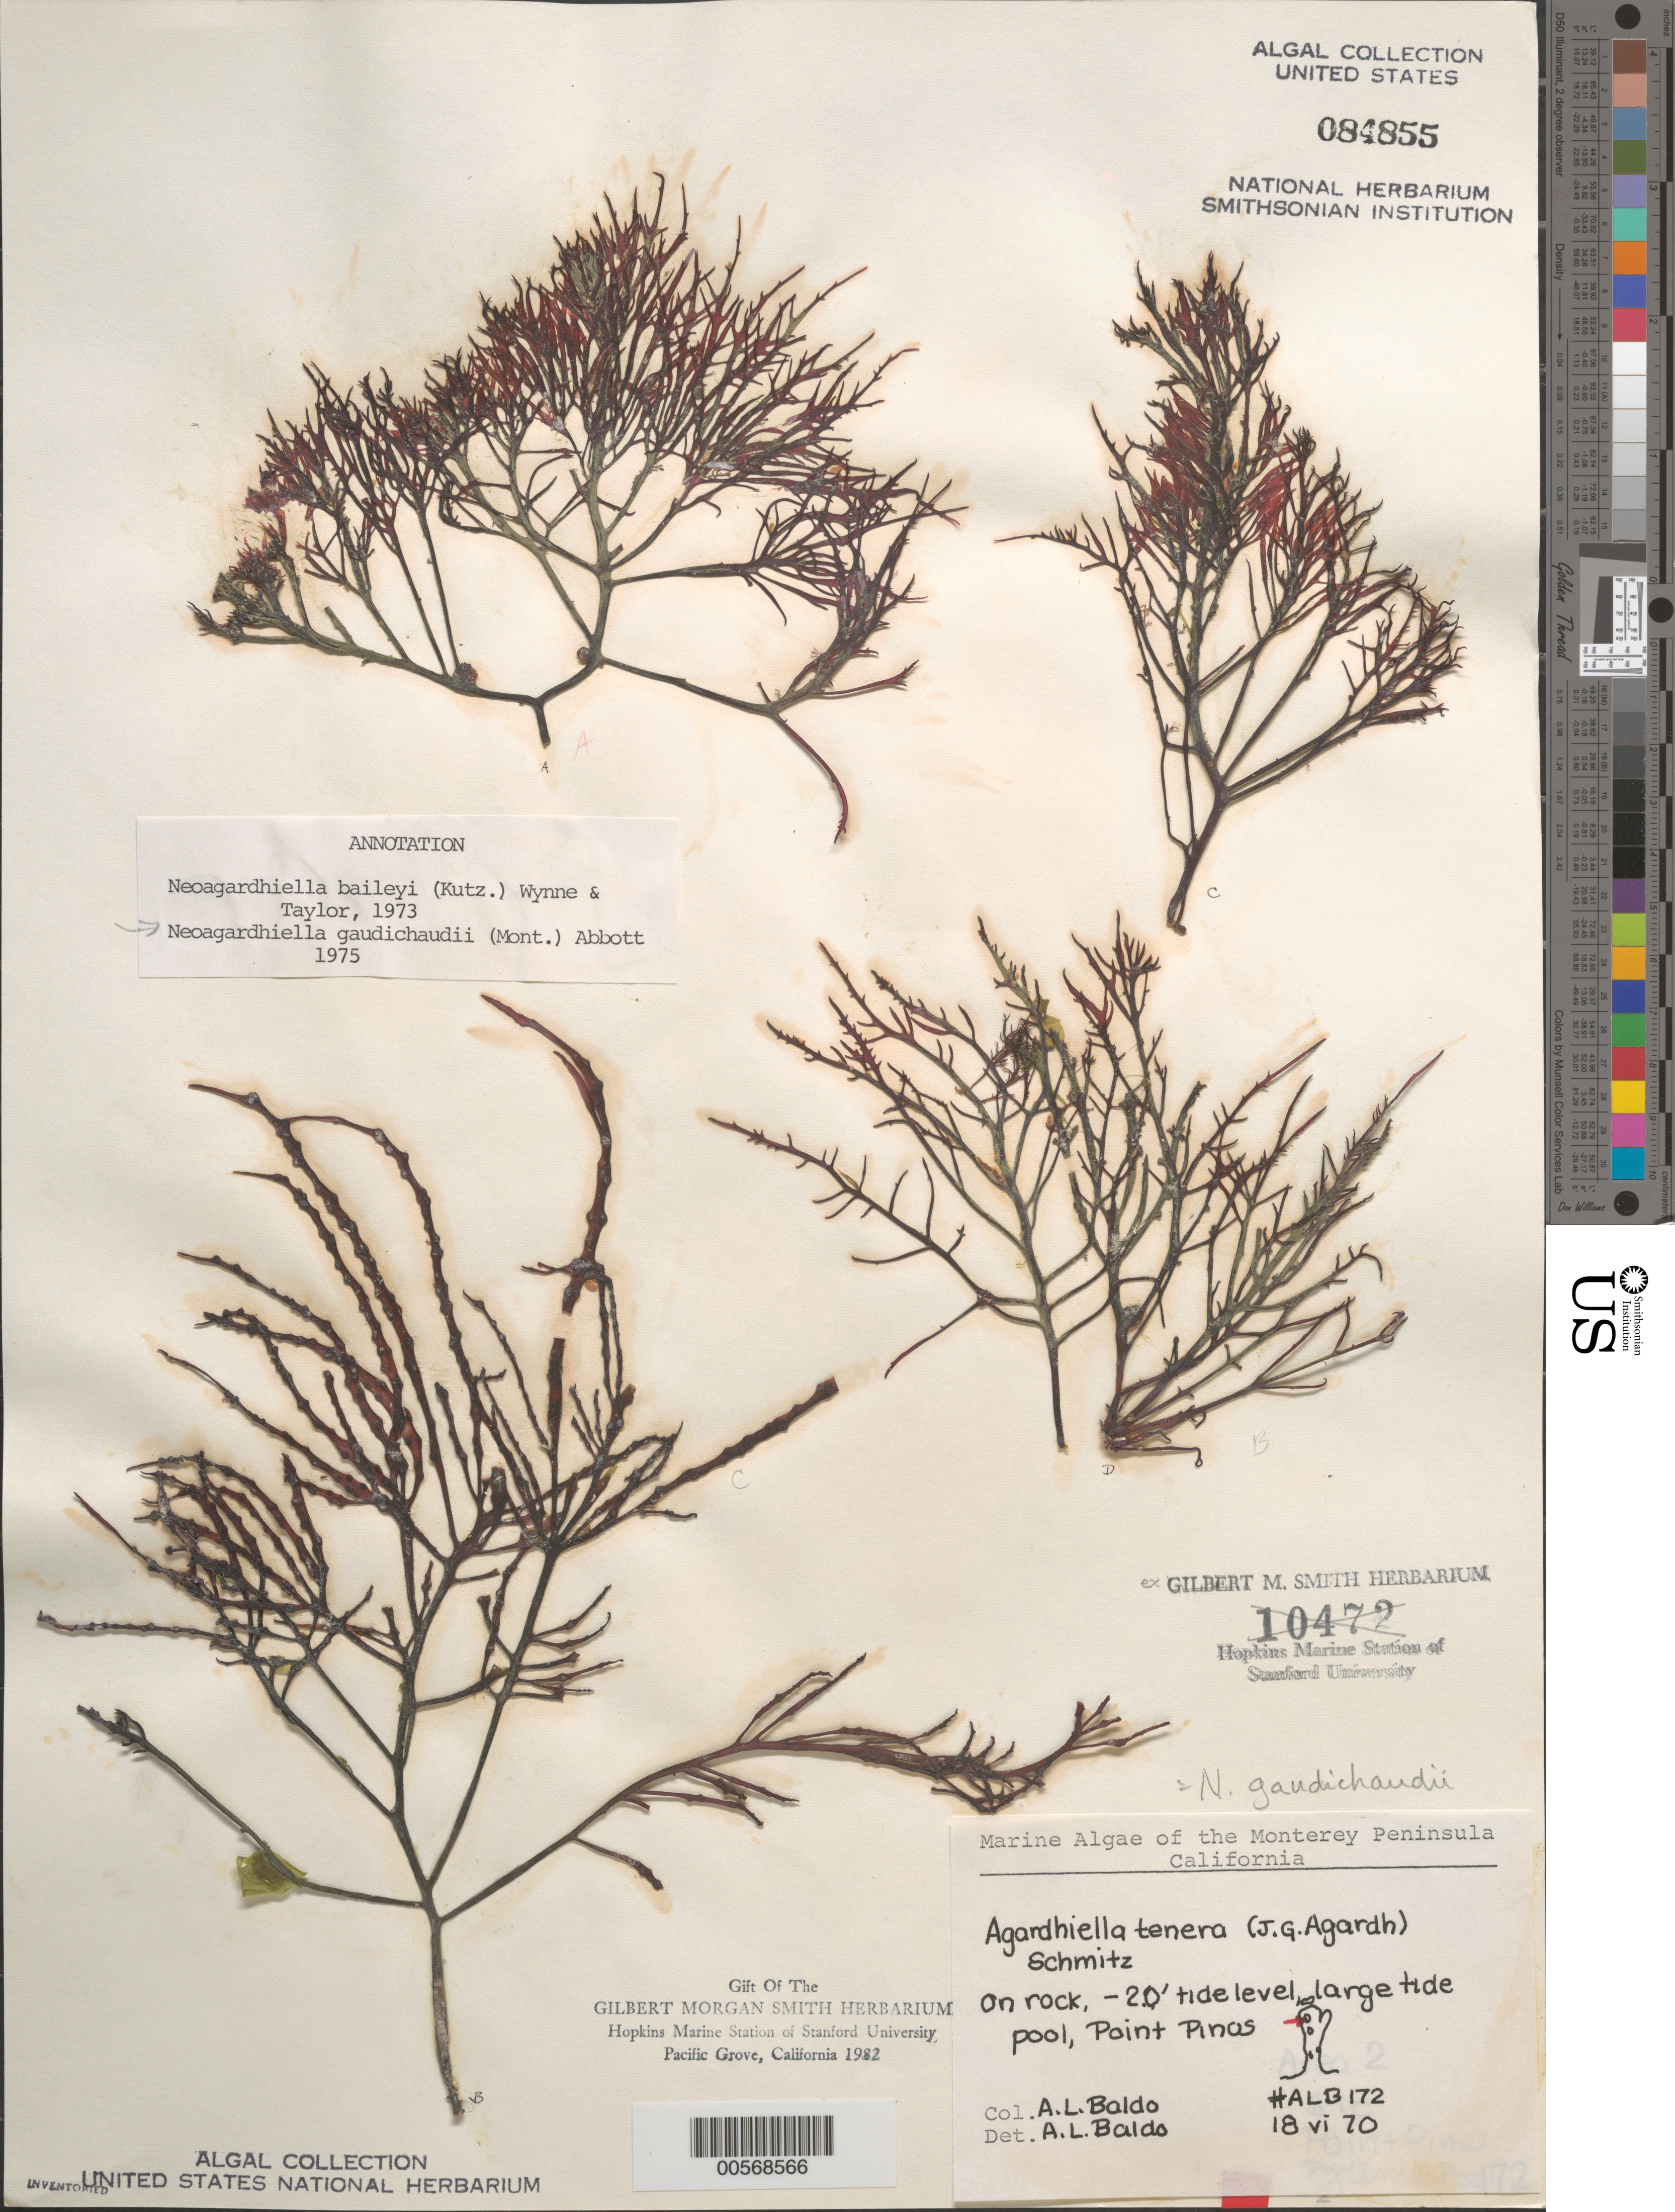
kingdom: Plantae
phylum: Rhodophyta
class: Florideophyceae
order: Gigartinales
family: Solieriaceae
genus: Sarcodiotheca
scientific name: Sarcodiotheca gaudichaudii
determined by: Algae name updating Project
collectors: A. Baldo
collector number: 172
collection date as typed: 18 Jun 1970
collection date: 1970-06-18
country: United States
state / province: California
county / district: Monterey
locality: Point Pinos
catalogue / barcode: US 84855